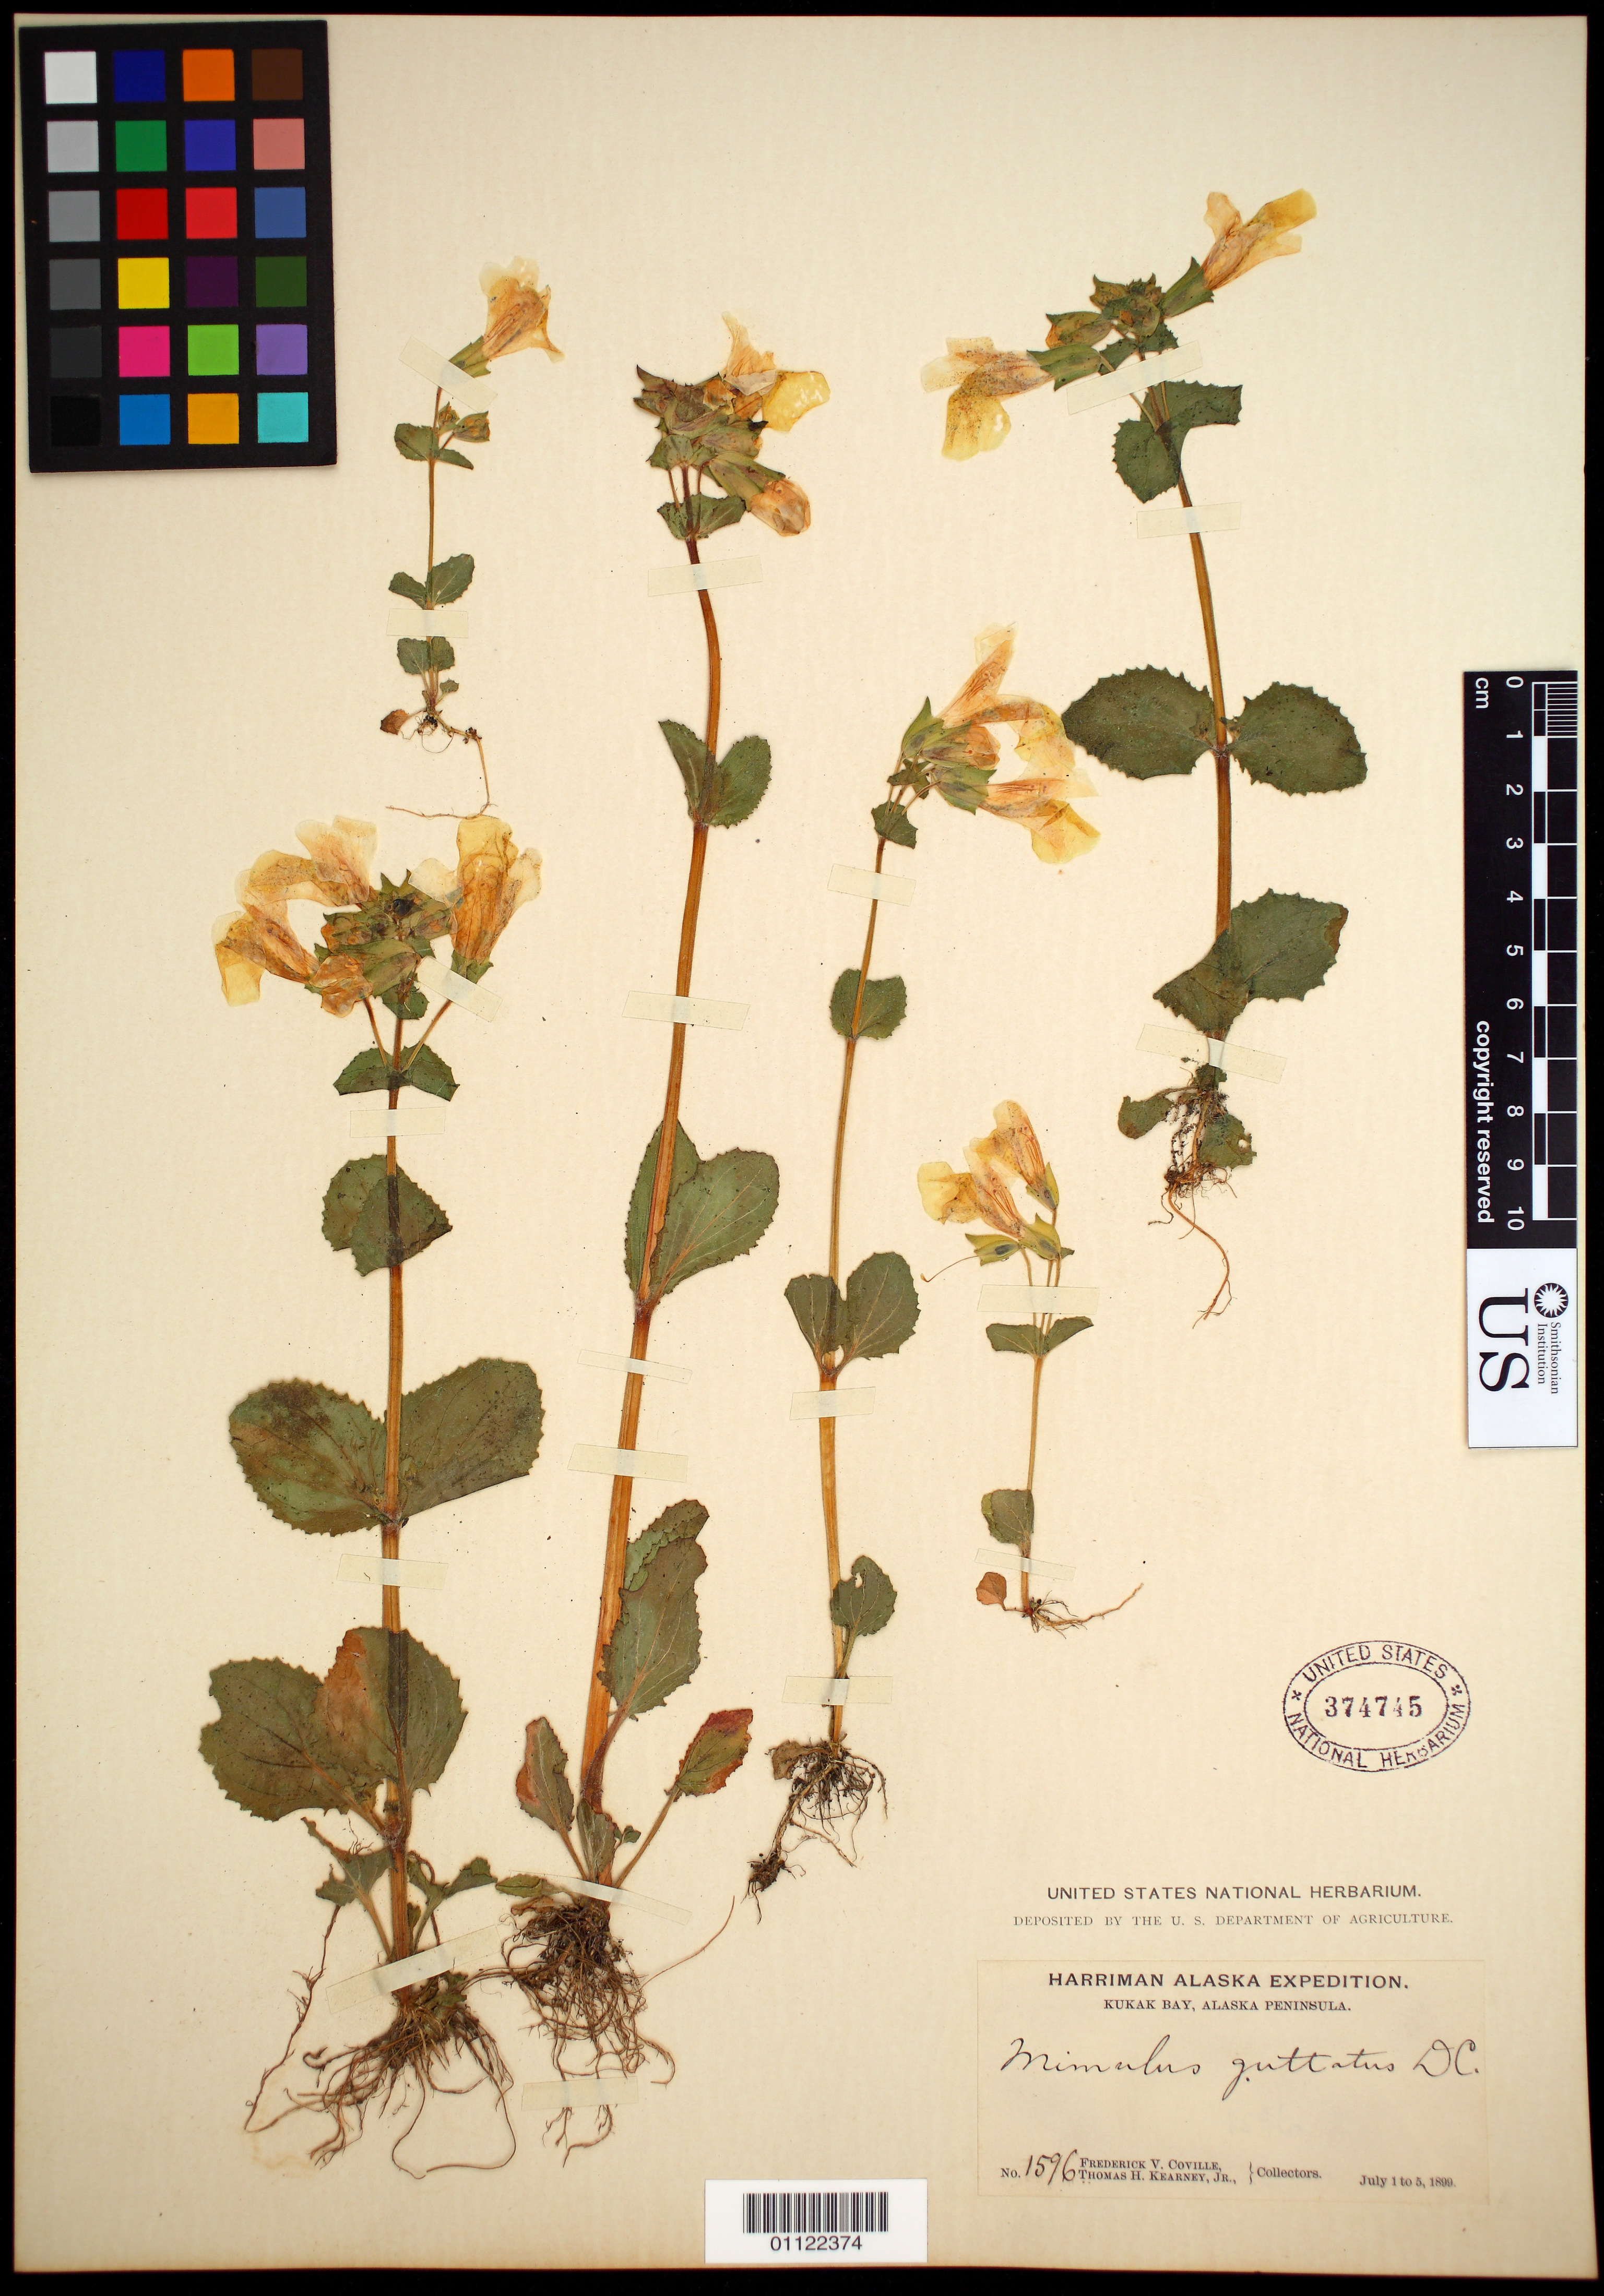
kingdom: Plantae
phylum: Tracheophyta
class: Magnoliopsida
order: Lamiales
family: Phrymaceae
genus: Mimulus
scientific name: Mimulus guttatus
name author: DC.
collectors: F. V. Coville & F. Funston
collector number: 1596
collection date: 1899-07-01/1899-07-05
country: United States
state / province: Alaska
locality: Kukak Bay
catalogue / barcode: US 374745